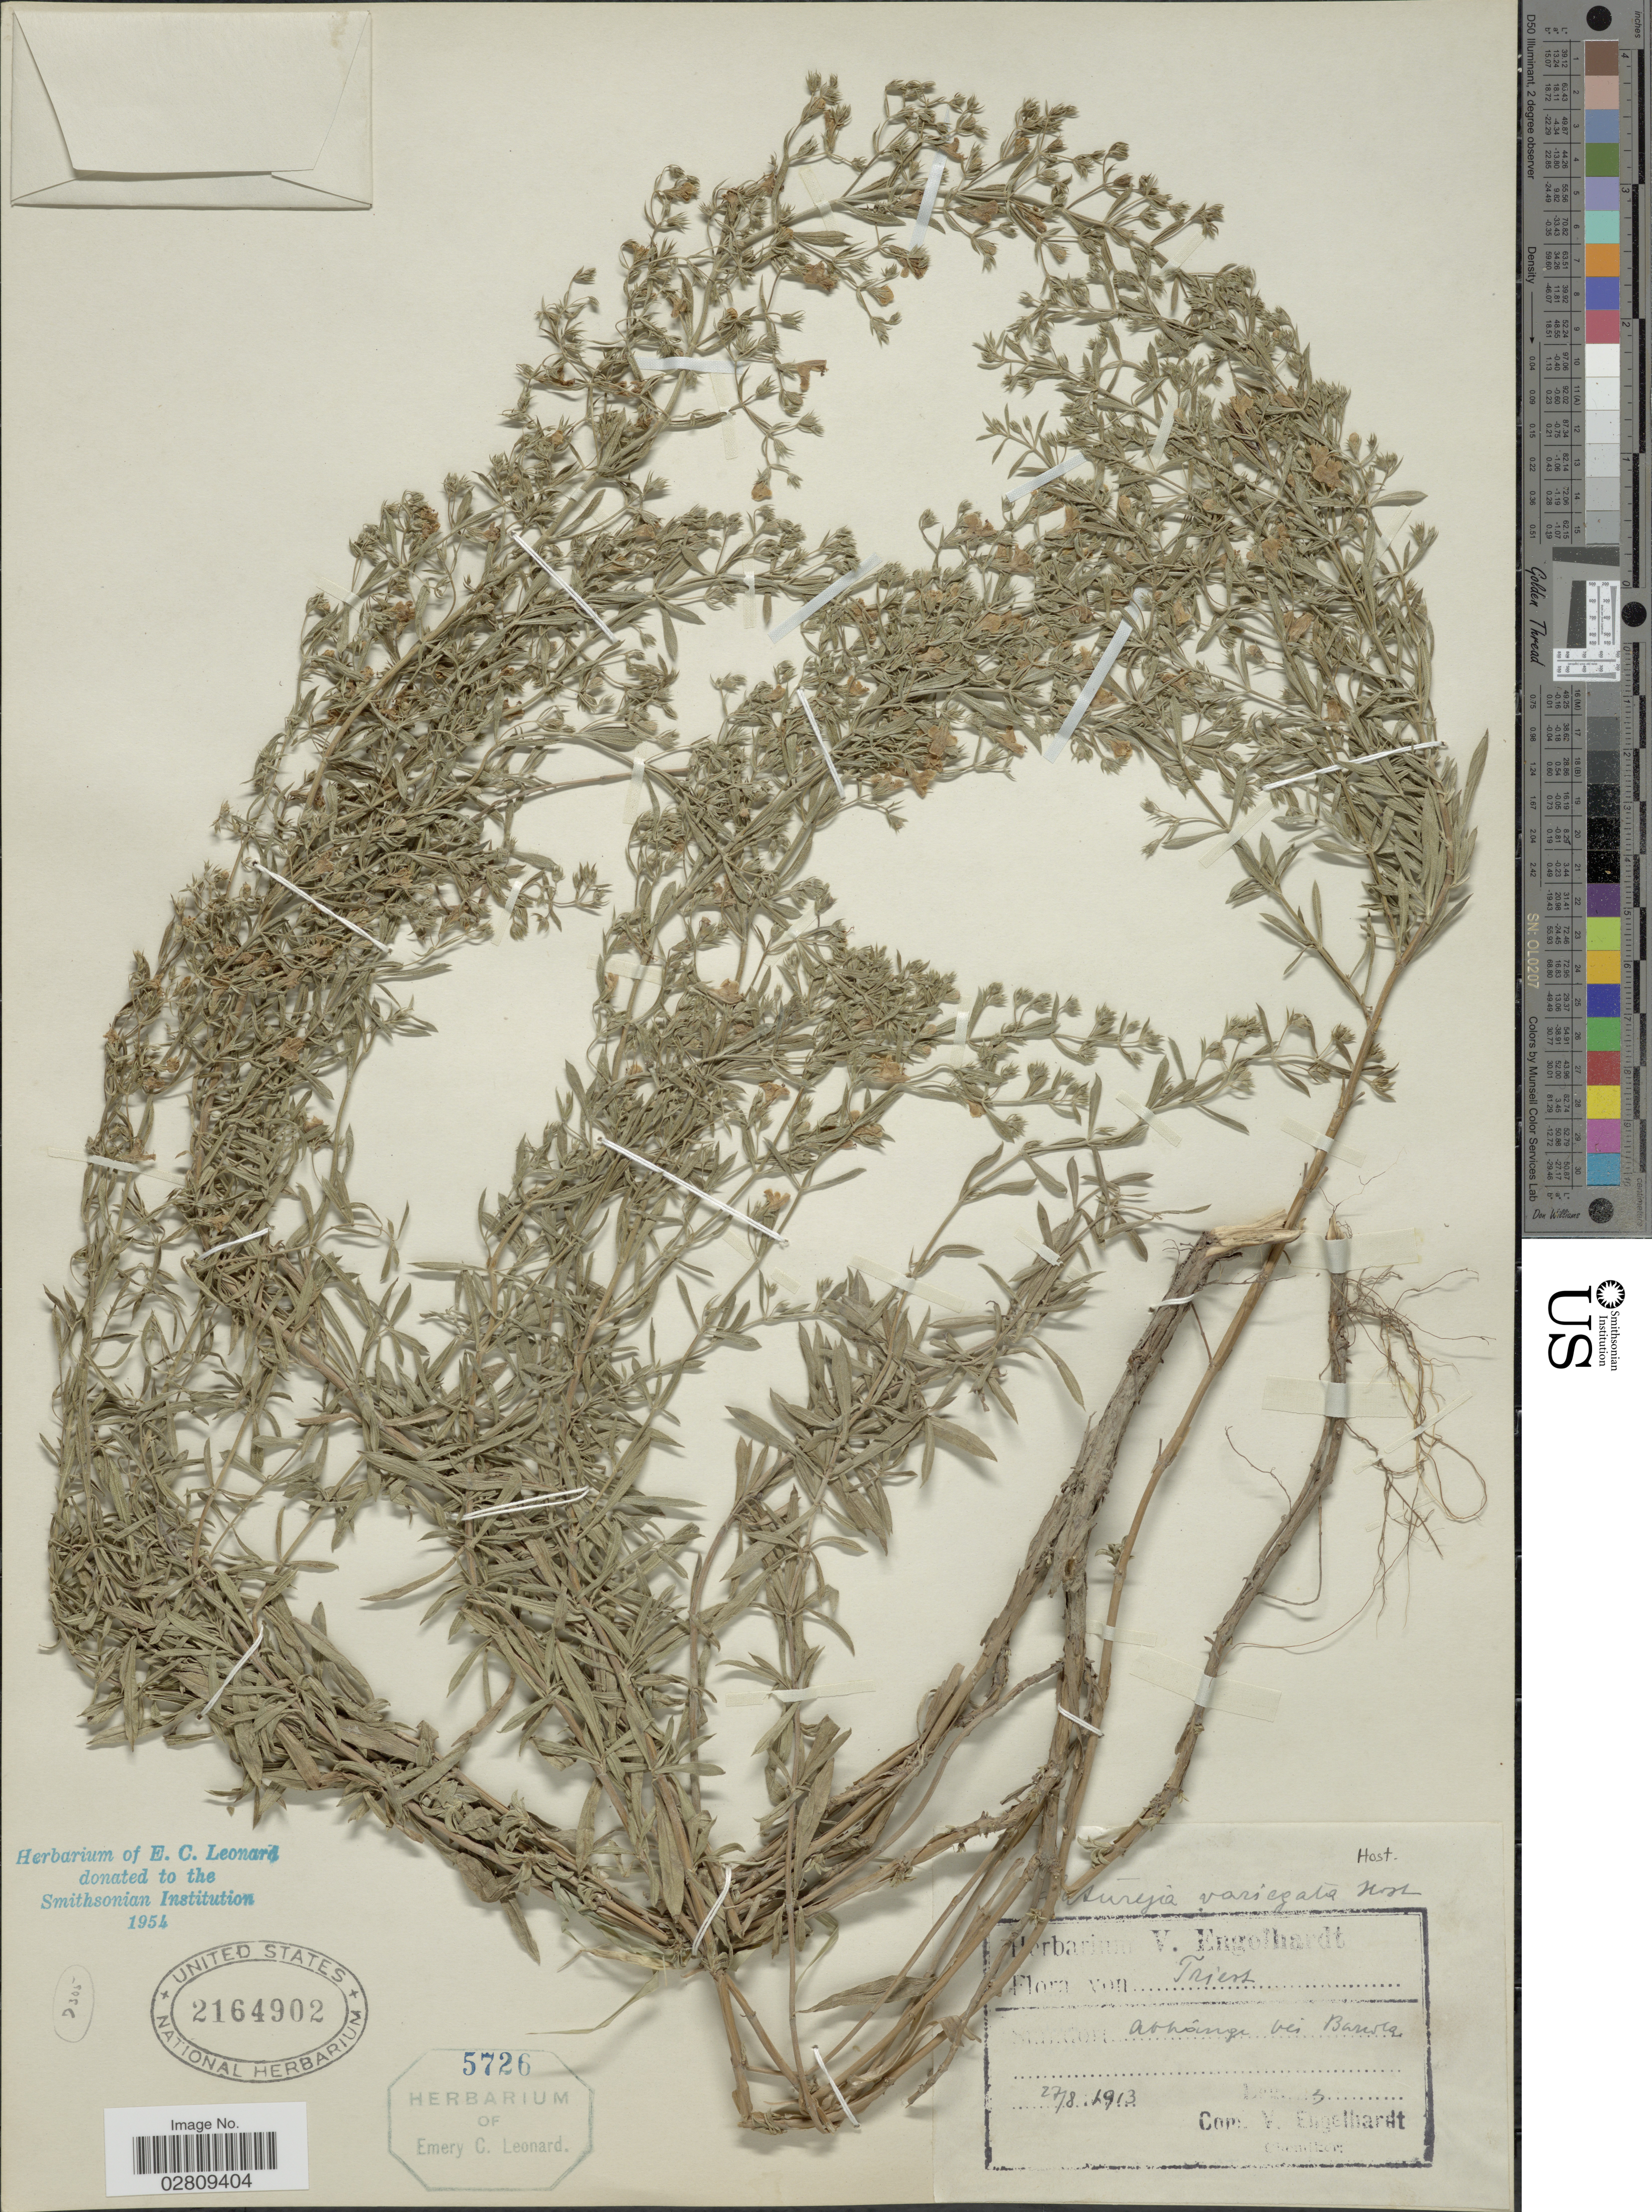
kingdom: Plantae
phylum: Tracheophyta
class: Magnoliopsida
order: Lamiales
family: Lamiaceae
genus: Satureja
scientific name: Satureja montana subsp. variegata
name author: (Host) P.W. Ball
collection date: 1913-08-27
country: Italy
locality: Triest. Abhánge bei Barcola.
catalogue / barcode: US 2164902